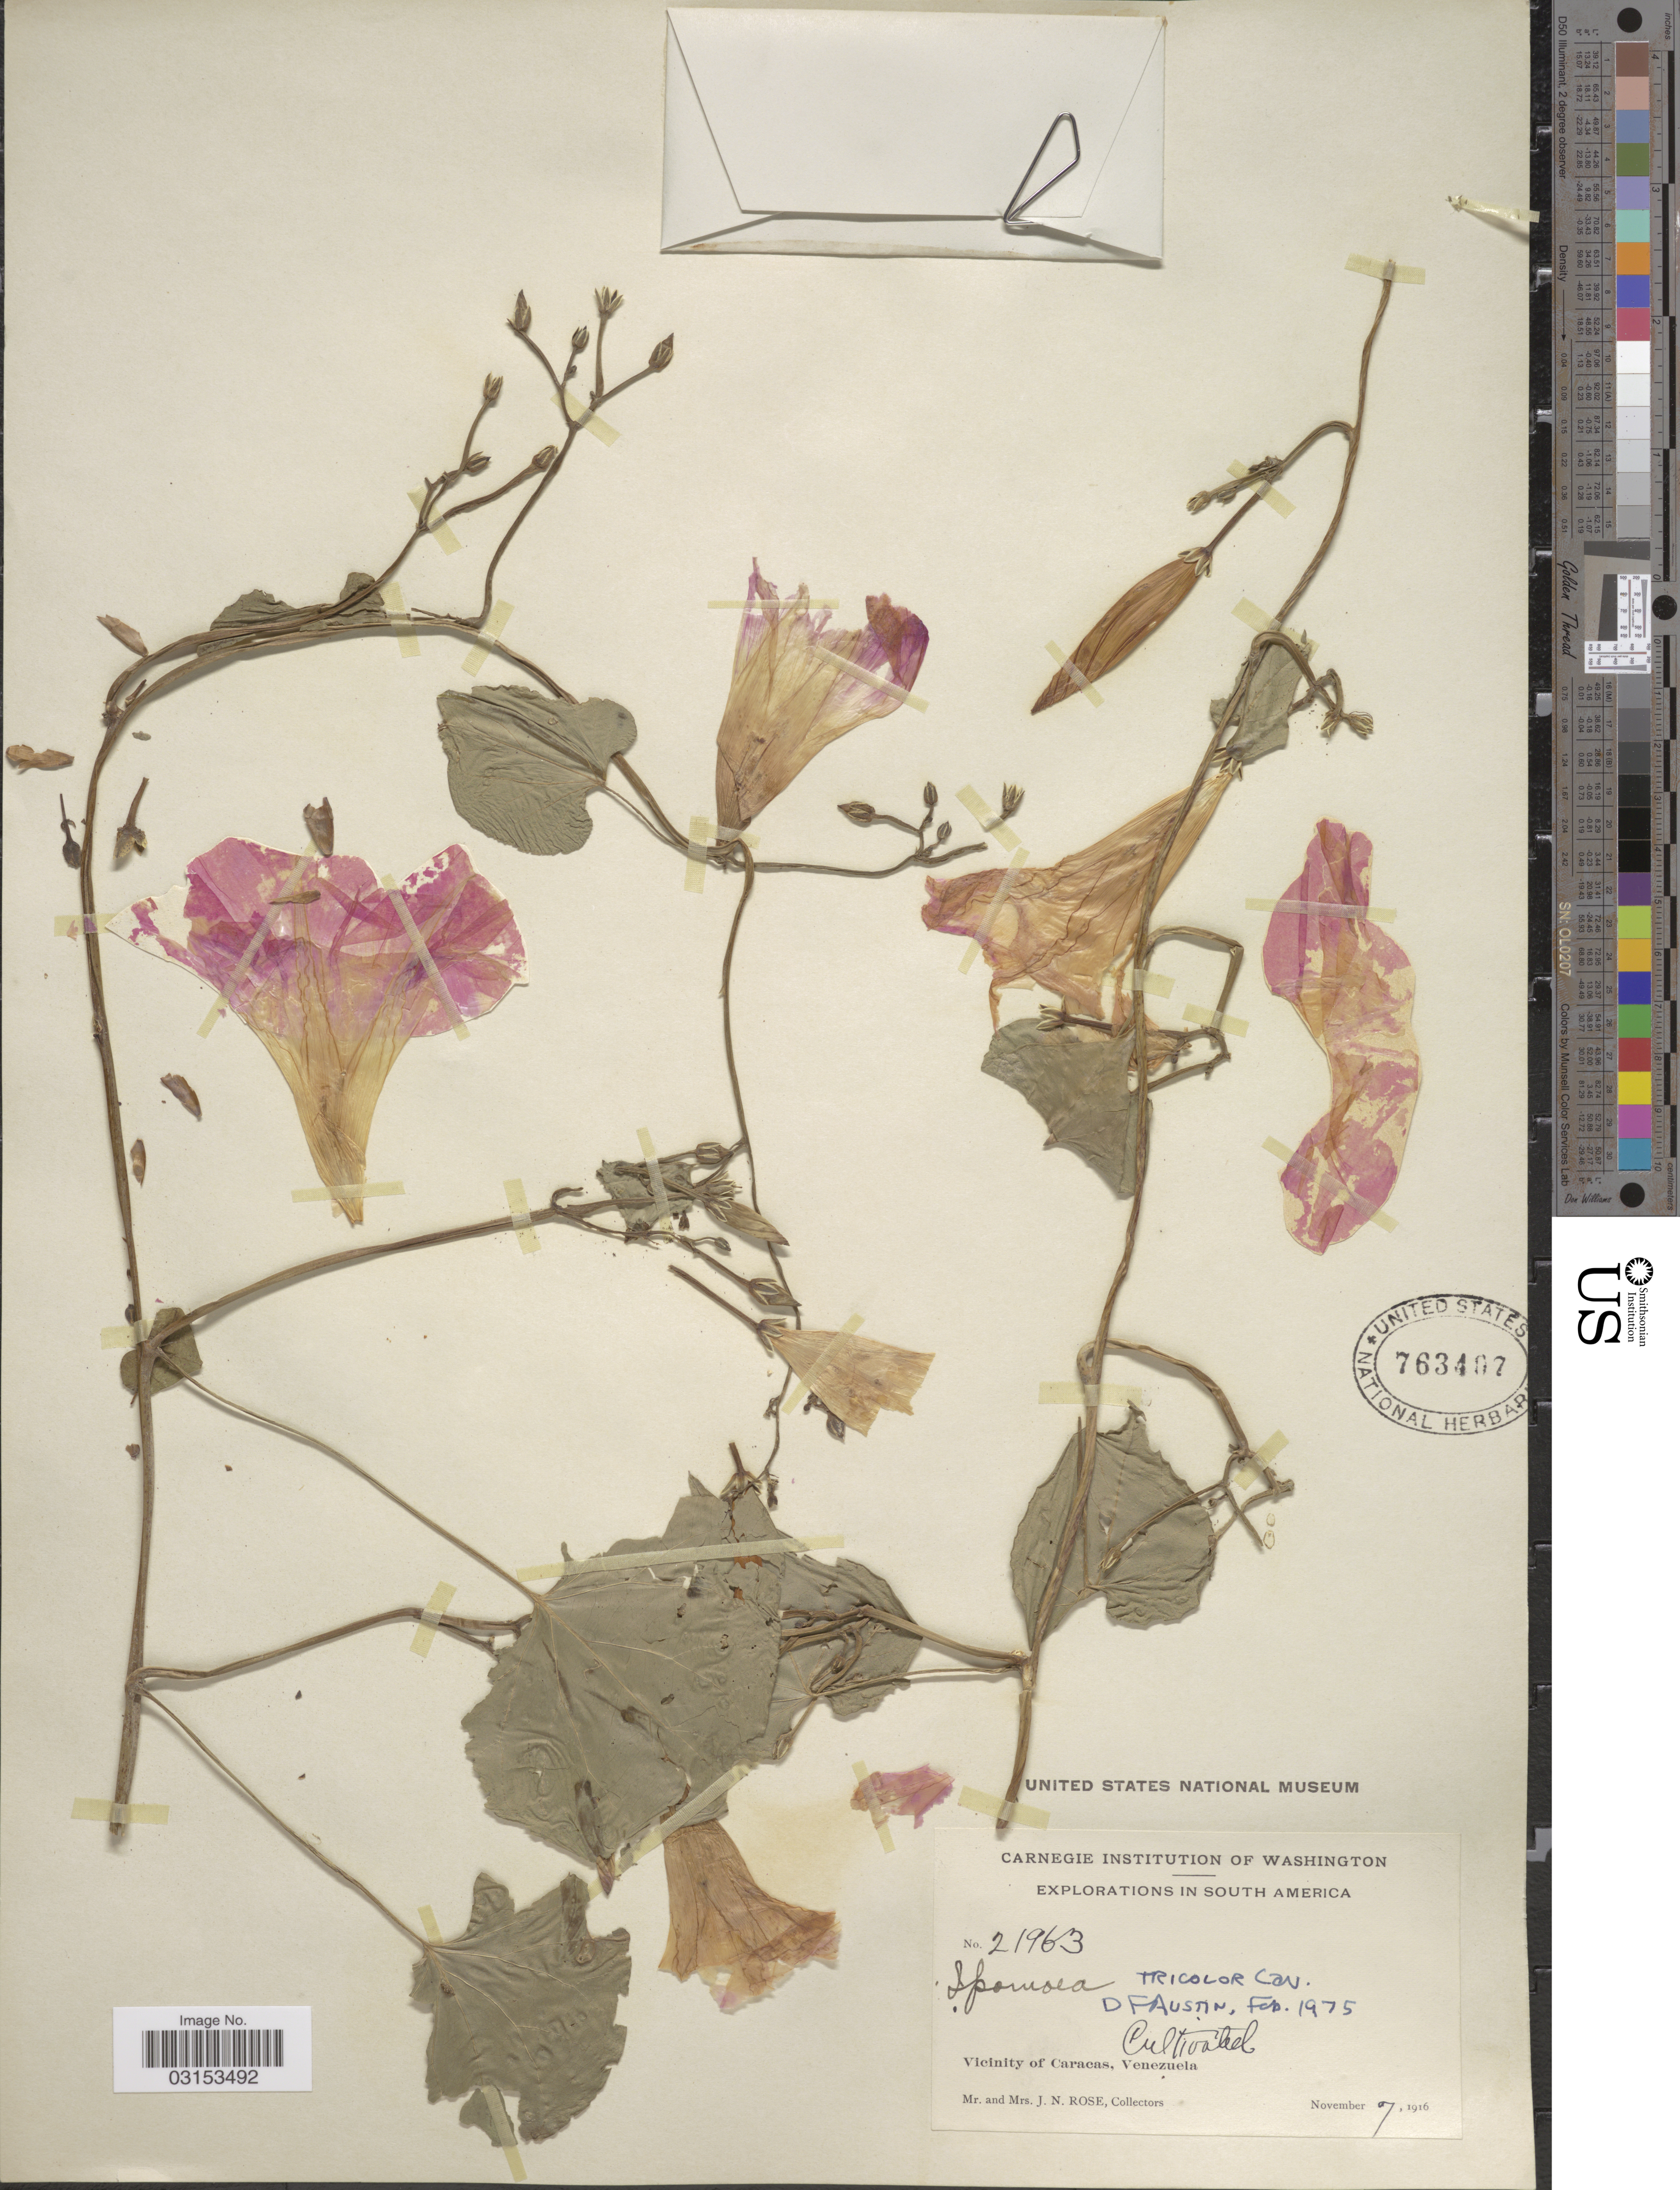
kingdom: Plantae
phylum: Tracheophyta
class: Magnoliopsida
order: Solanales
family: Convolvulaceae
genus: Ipomoea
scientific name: Ipomoea tricolor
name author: Cav.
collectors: J. N. Rose & L. B. Rose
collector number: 21963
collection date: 1916-11-07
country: Venezuela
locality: Vicinity of Caracas.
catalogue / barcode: US 763407